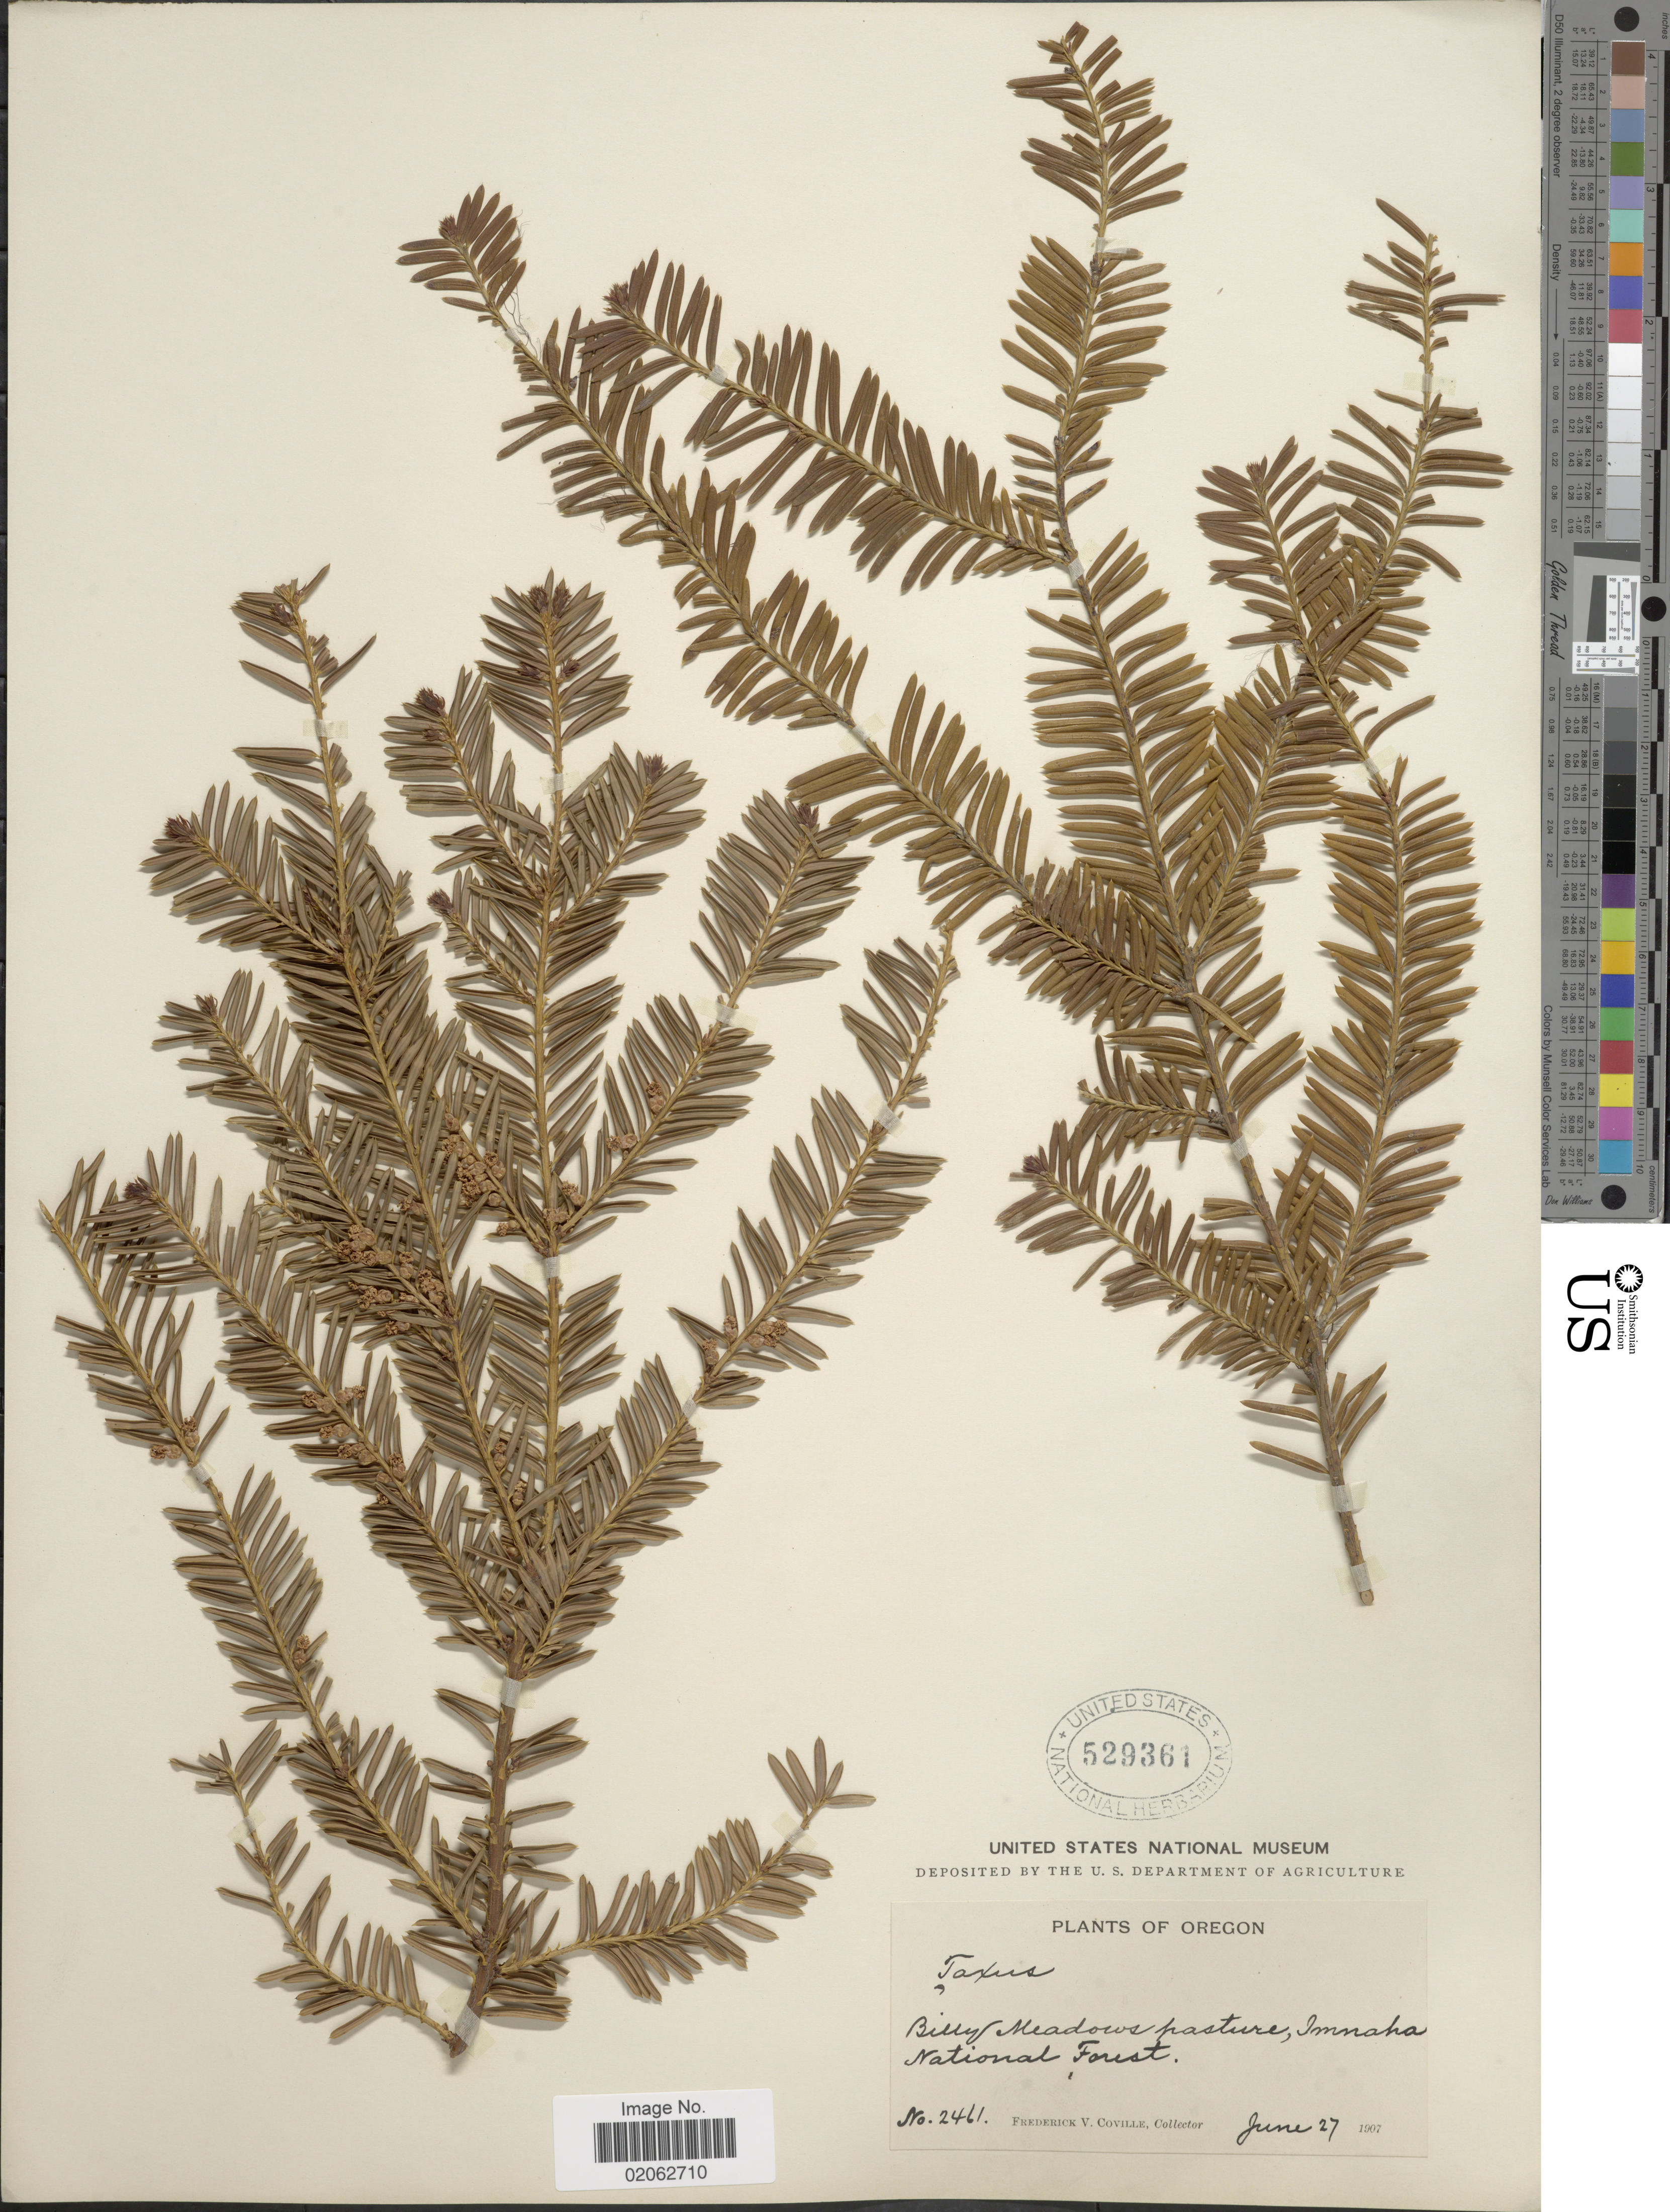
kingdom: Plantae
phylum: Tracheophyta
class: Pinopsida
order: Pinales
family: Taxaceae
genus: Taxus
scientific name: Taxus brevifolia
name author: Nutt.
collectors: F. V. Coville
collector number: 2461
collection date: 1907-06-27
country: United States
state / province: Oregon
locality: Billy Meadows pasture, Imnaha National Forest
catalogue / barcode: US 529361